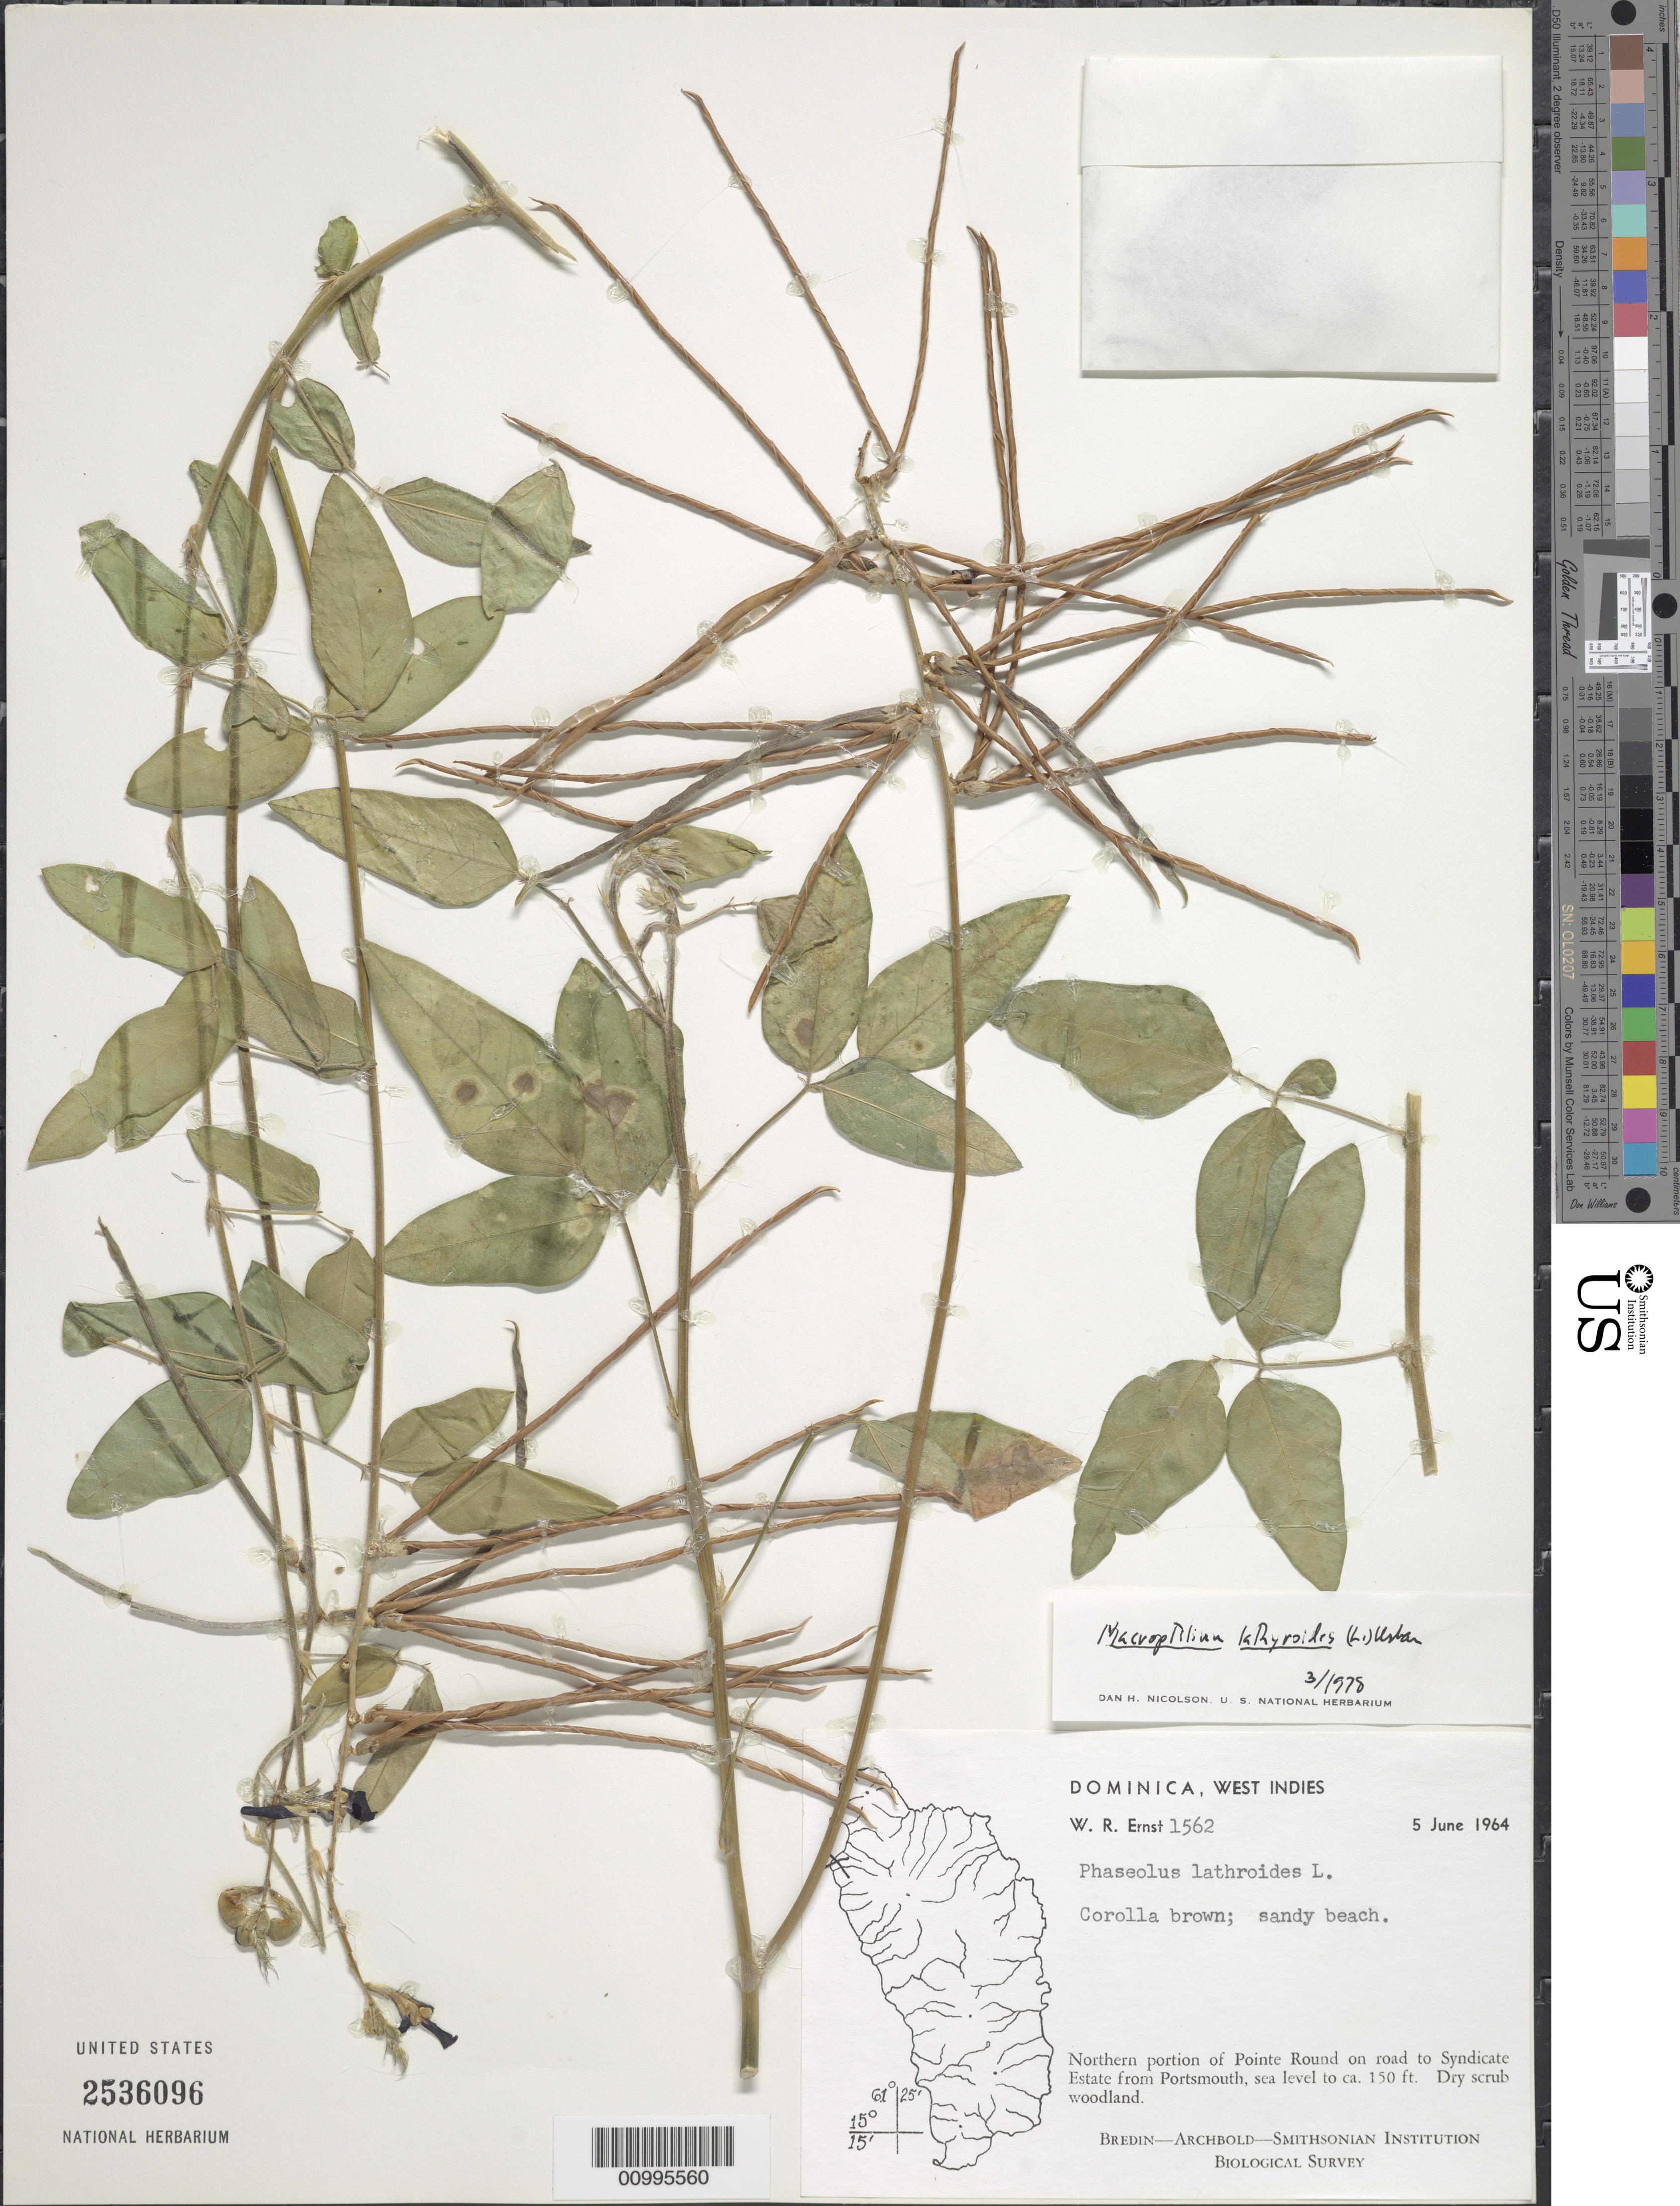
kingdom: Plantae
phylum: Tracheophyta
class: Magnoliopsida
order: Fabales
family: Fabaceae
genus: Macroptilium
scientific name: Macroptilium lathyroides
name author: (L.) Urb.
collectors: W. R. Ernst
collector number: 1562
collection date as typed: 05 Jun 1964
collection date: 1964-06-05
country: Dominica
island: Dominica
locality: Woodland area. Sandy beach. Northern portion of Pointe Round on road to Syndicate Estate from Portsmouth.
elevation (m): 0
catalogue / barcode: US 2536096